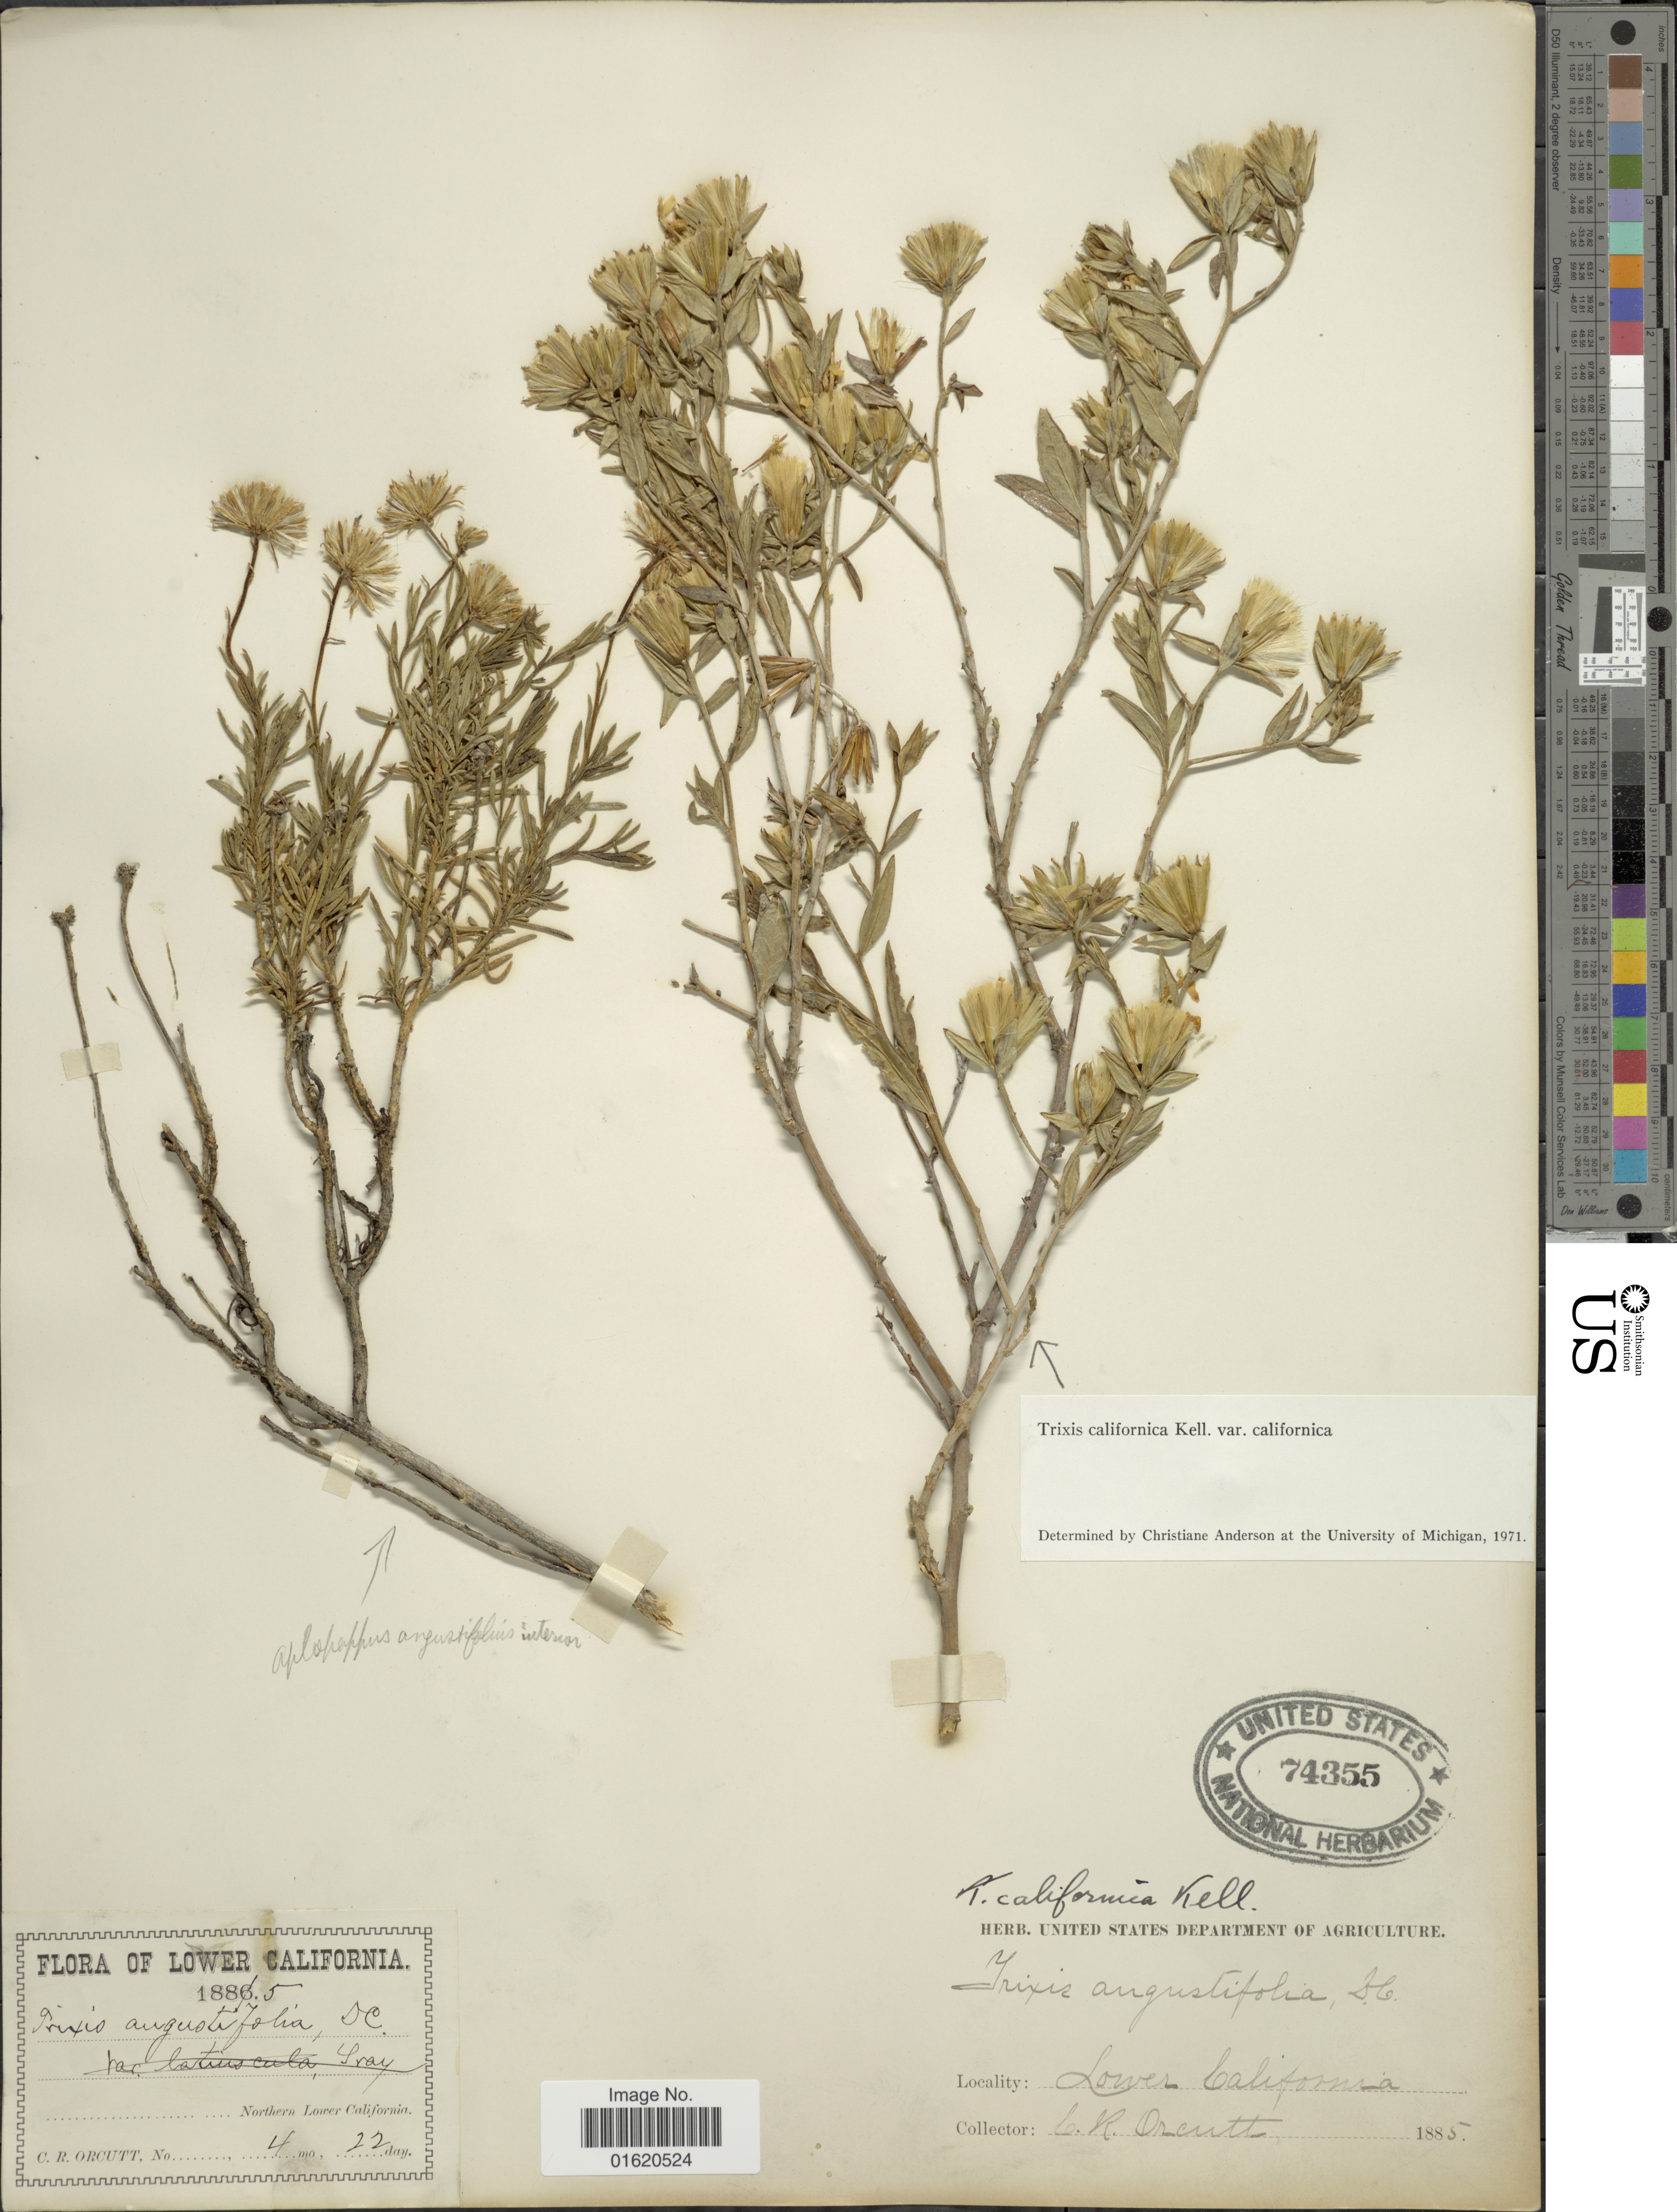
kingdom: Plantae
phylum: Tracheophyta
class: Magnoliopsida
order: Asterales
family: Asteraceae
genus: Trixis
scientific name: Trixis californica var. californica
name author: Kellogg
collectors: C. R. Orcutt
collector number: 4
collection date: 1885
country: Mexico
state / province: Baja California Norte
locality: Northern Lower California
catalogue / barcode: US 74355